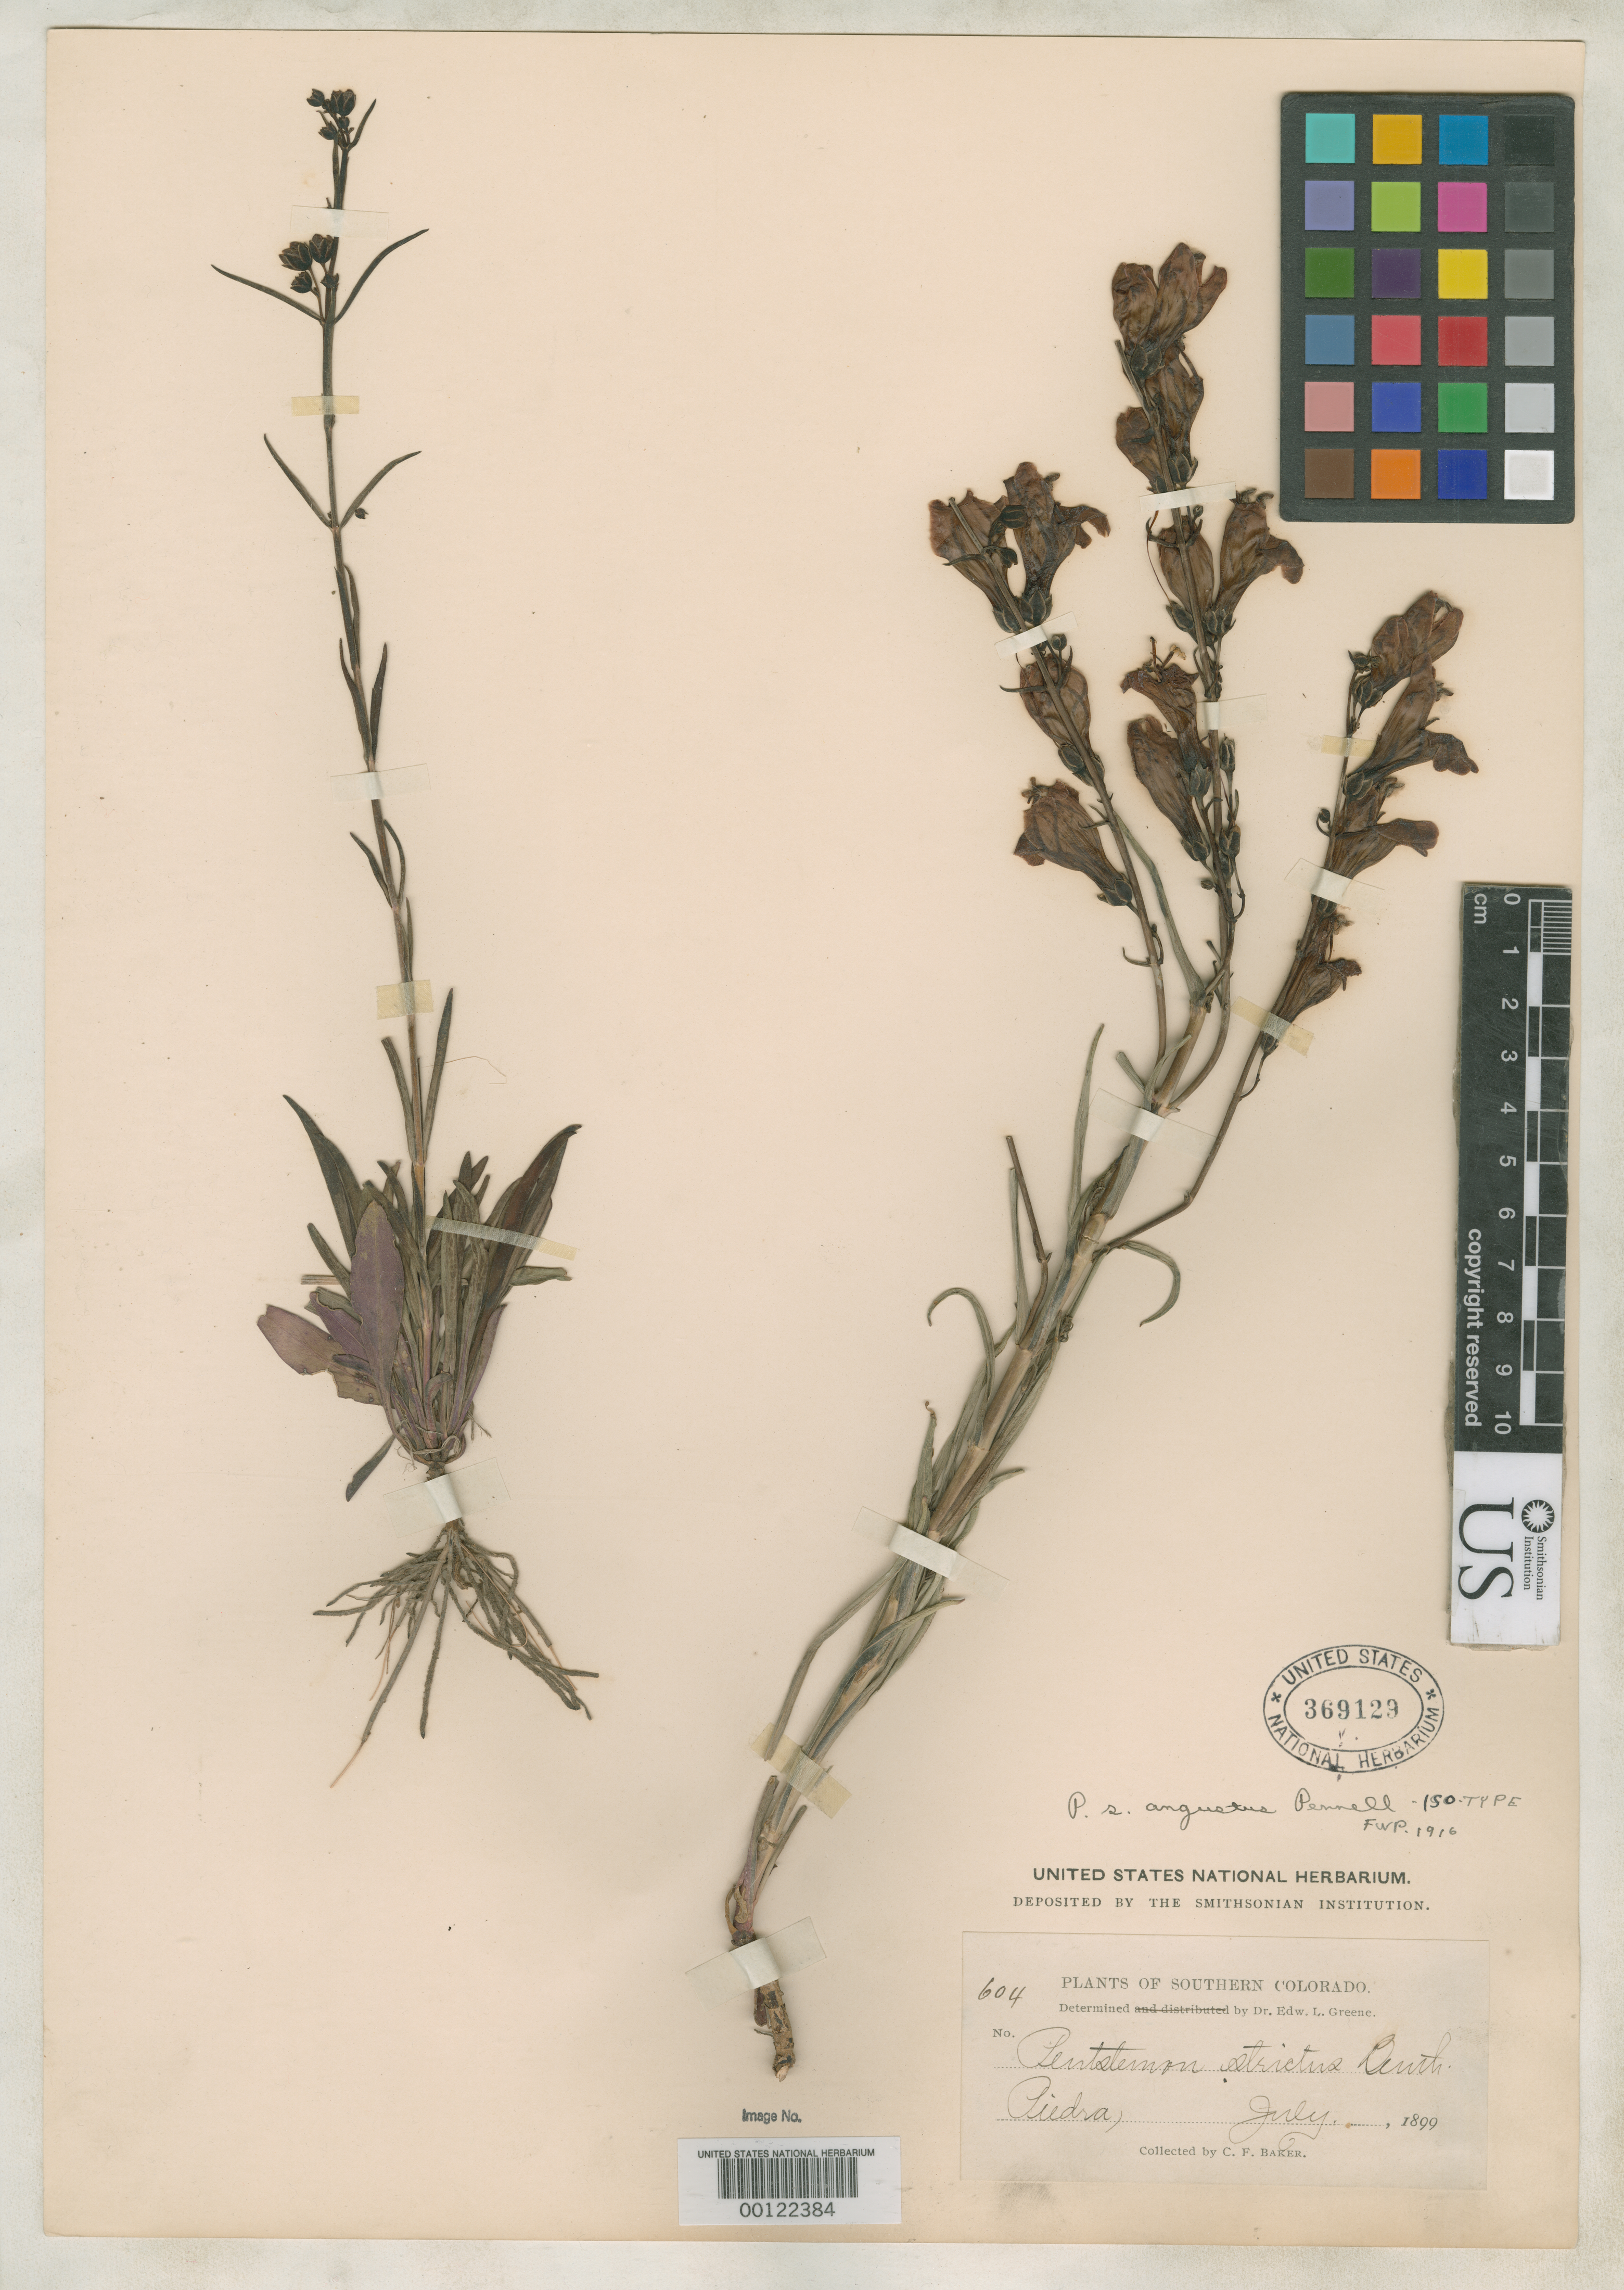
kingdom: Plantae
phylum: Tracheophyta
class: Magnoliopsida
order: Lamiales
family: Plantaginaceae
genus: Penstemon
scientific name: Penstemon strictus subsp. angustus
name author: Pennell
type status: Isotype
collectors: C. F. Baker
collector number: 604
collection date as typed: Jul 1899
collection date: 1899-07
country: United States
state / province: Colorado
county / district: Archuleta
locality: Piedra.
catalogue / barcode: US 369129